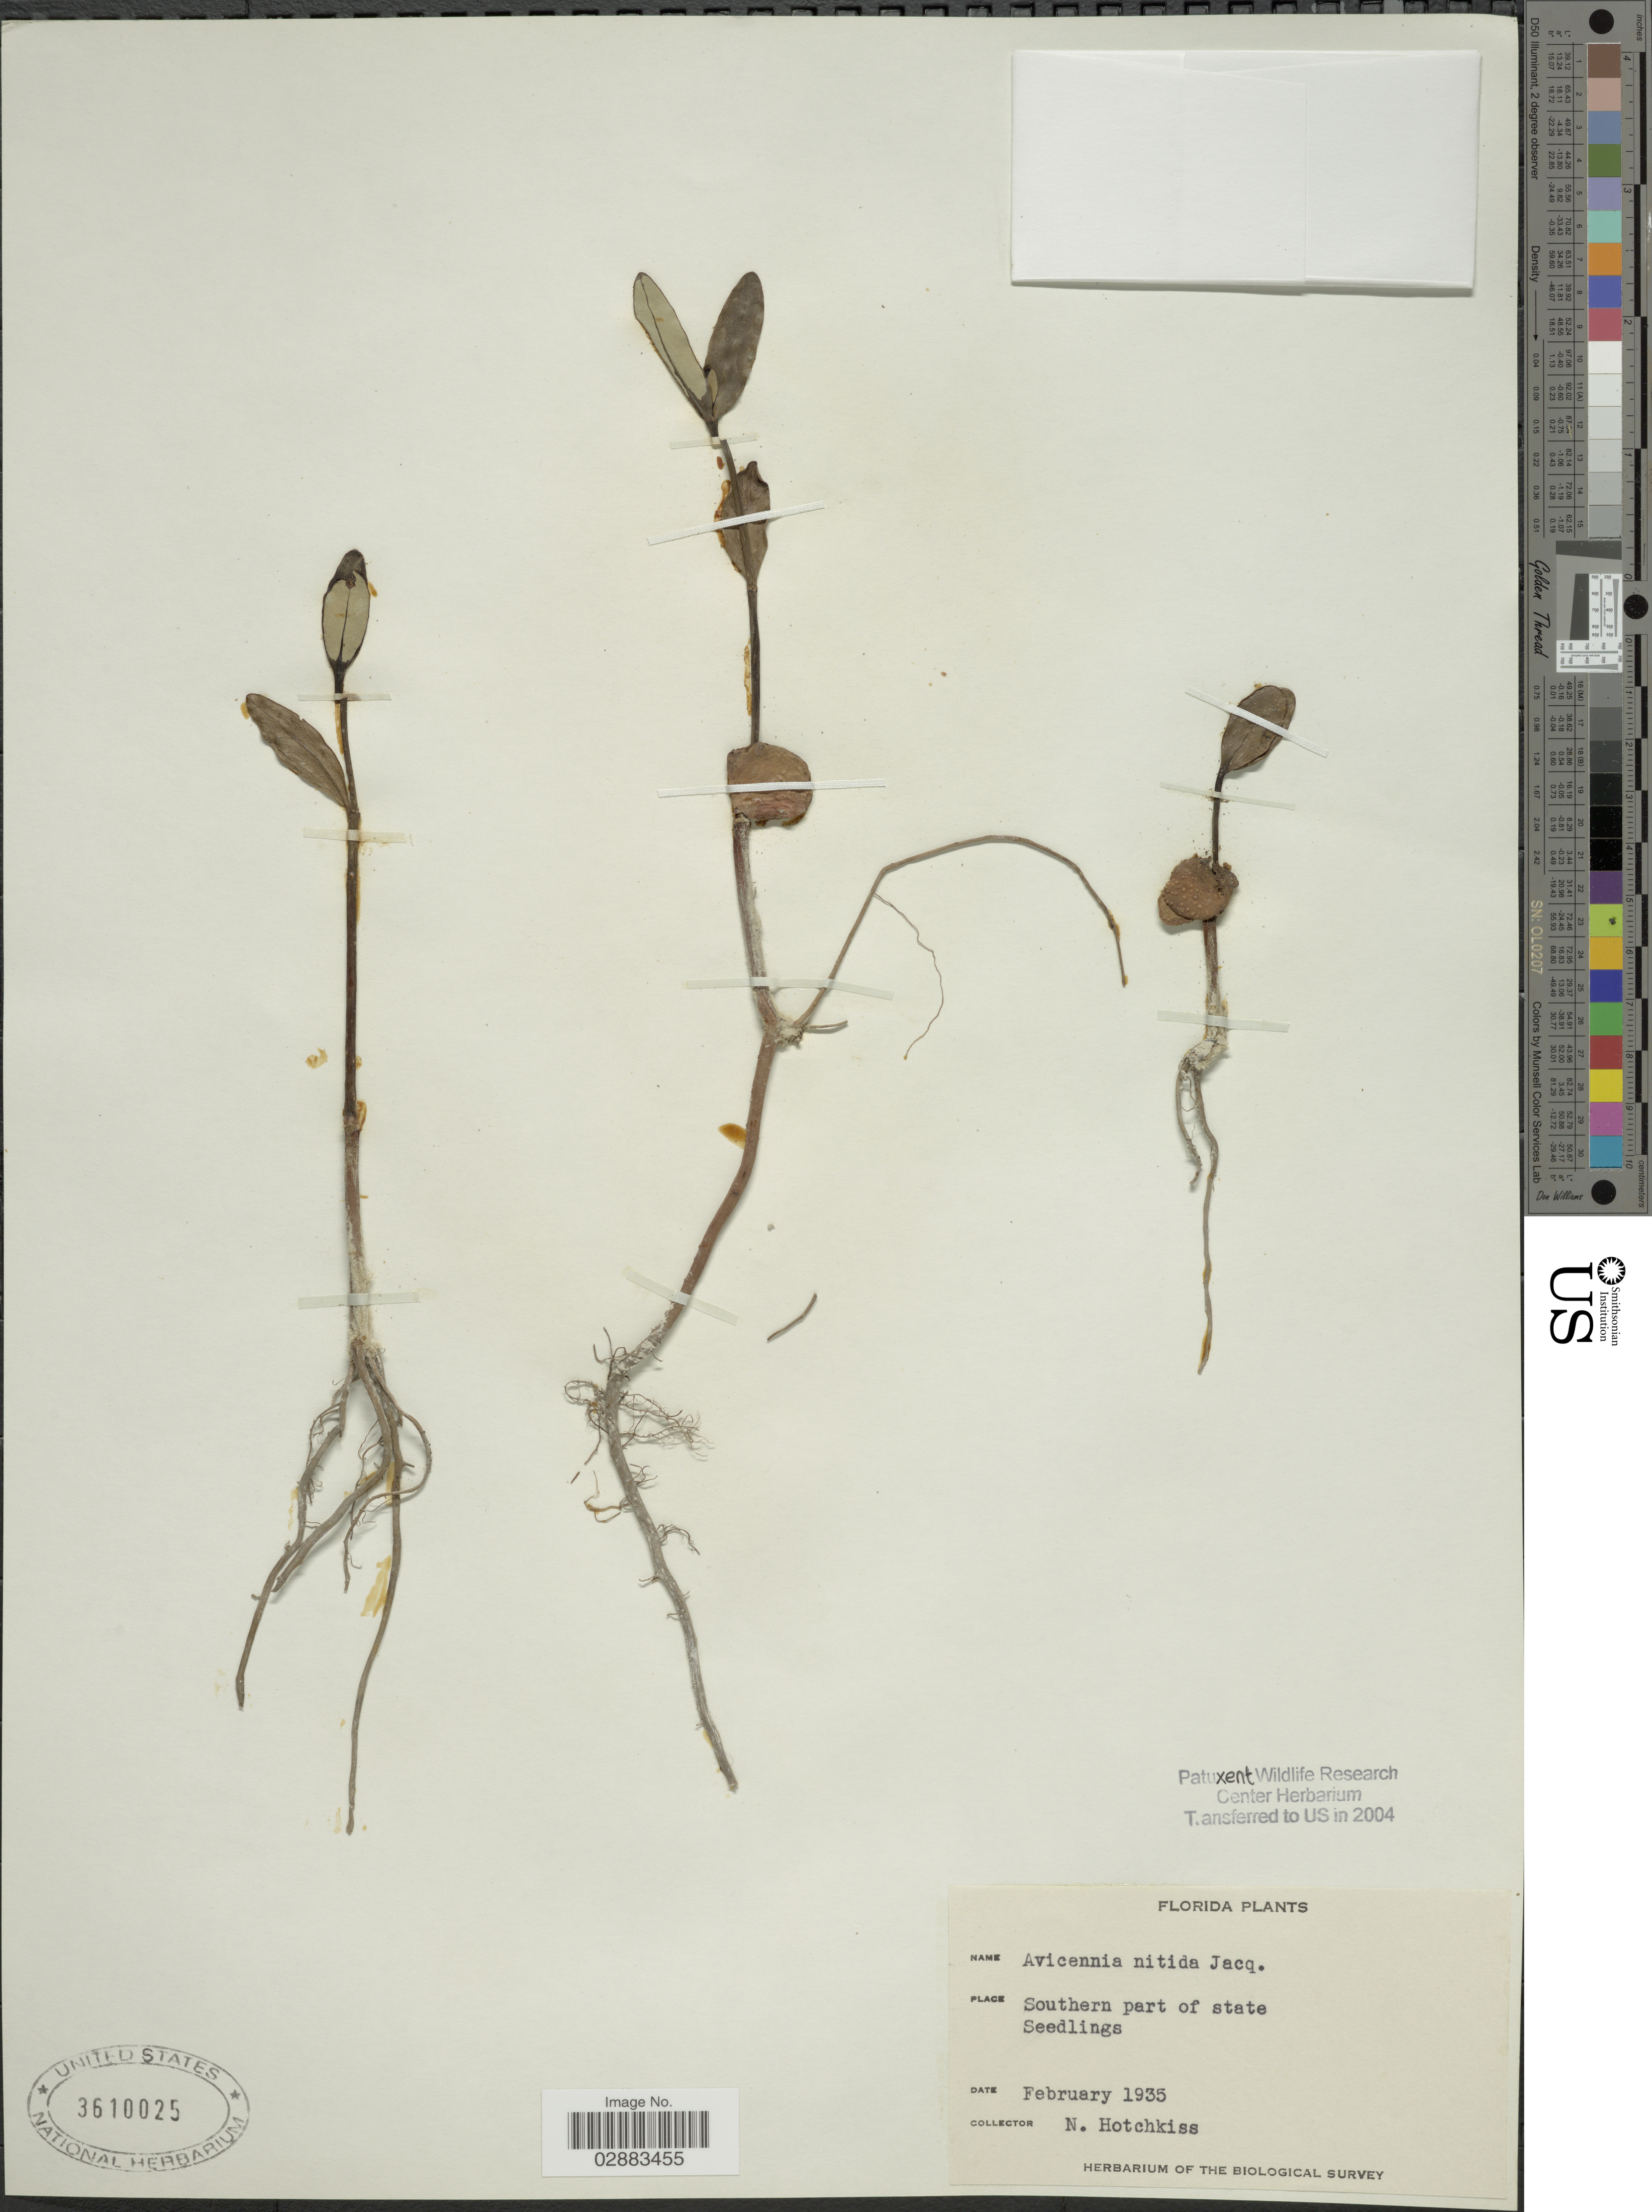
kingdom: Plantae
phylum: Tracheophyta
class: Magnoliopsida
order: Lamiales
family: Acanthaceae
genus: Avicennia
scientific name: Avicennia germinans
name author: (L.) L.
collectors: N. Hotchkiss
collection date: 1935-02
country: United States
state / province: Florida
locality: Southern part of state, Seedlings.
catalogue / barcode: US 3610025